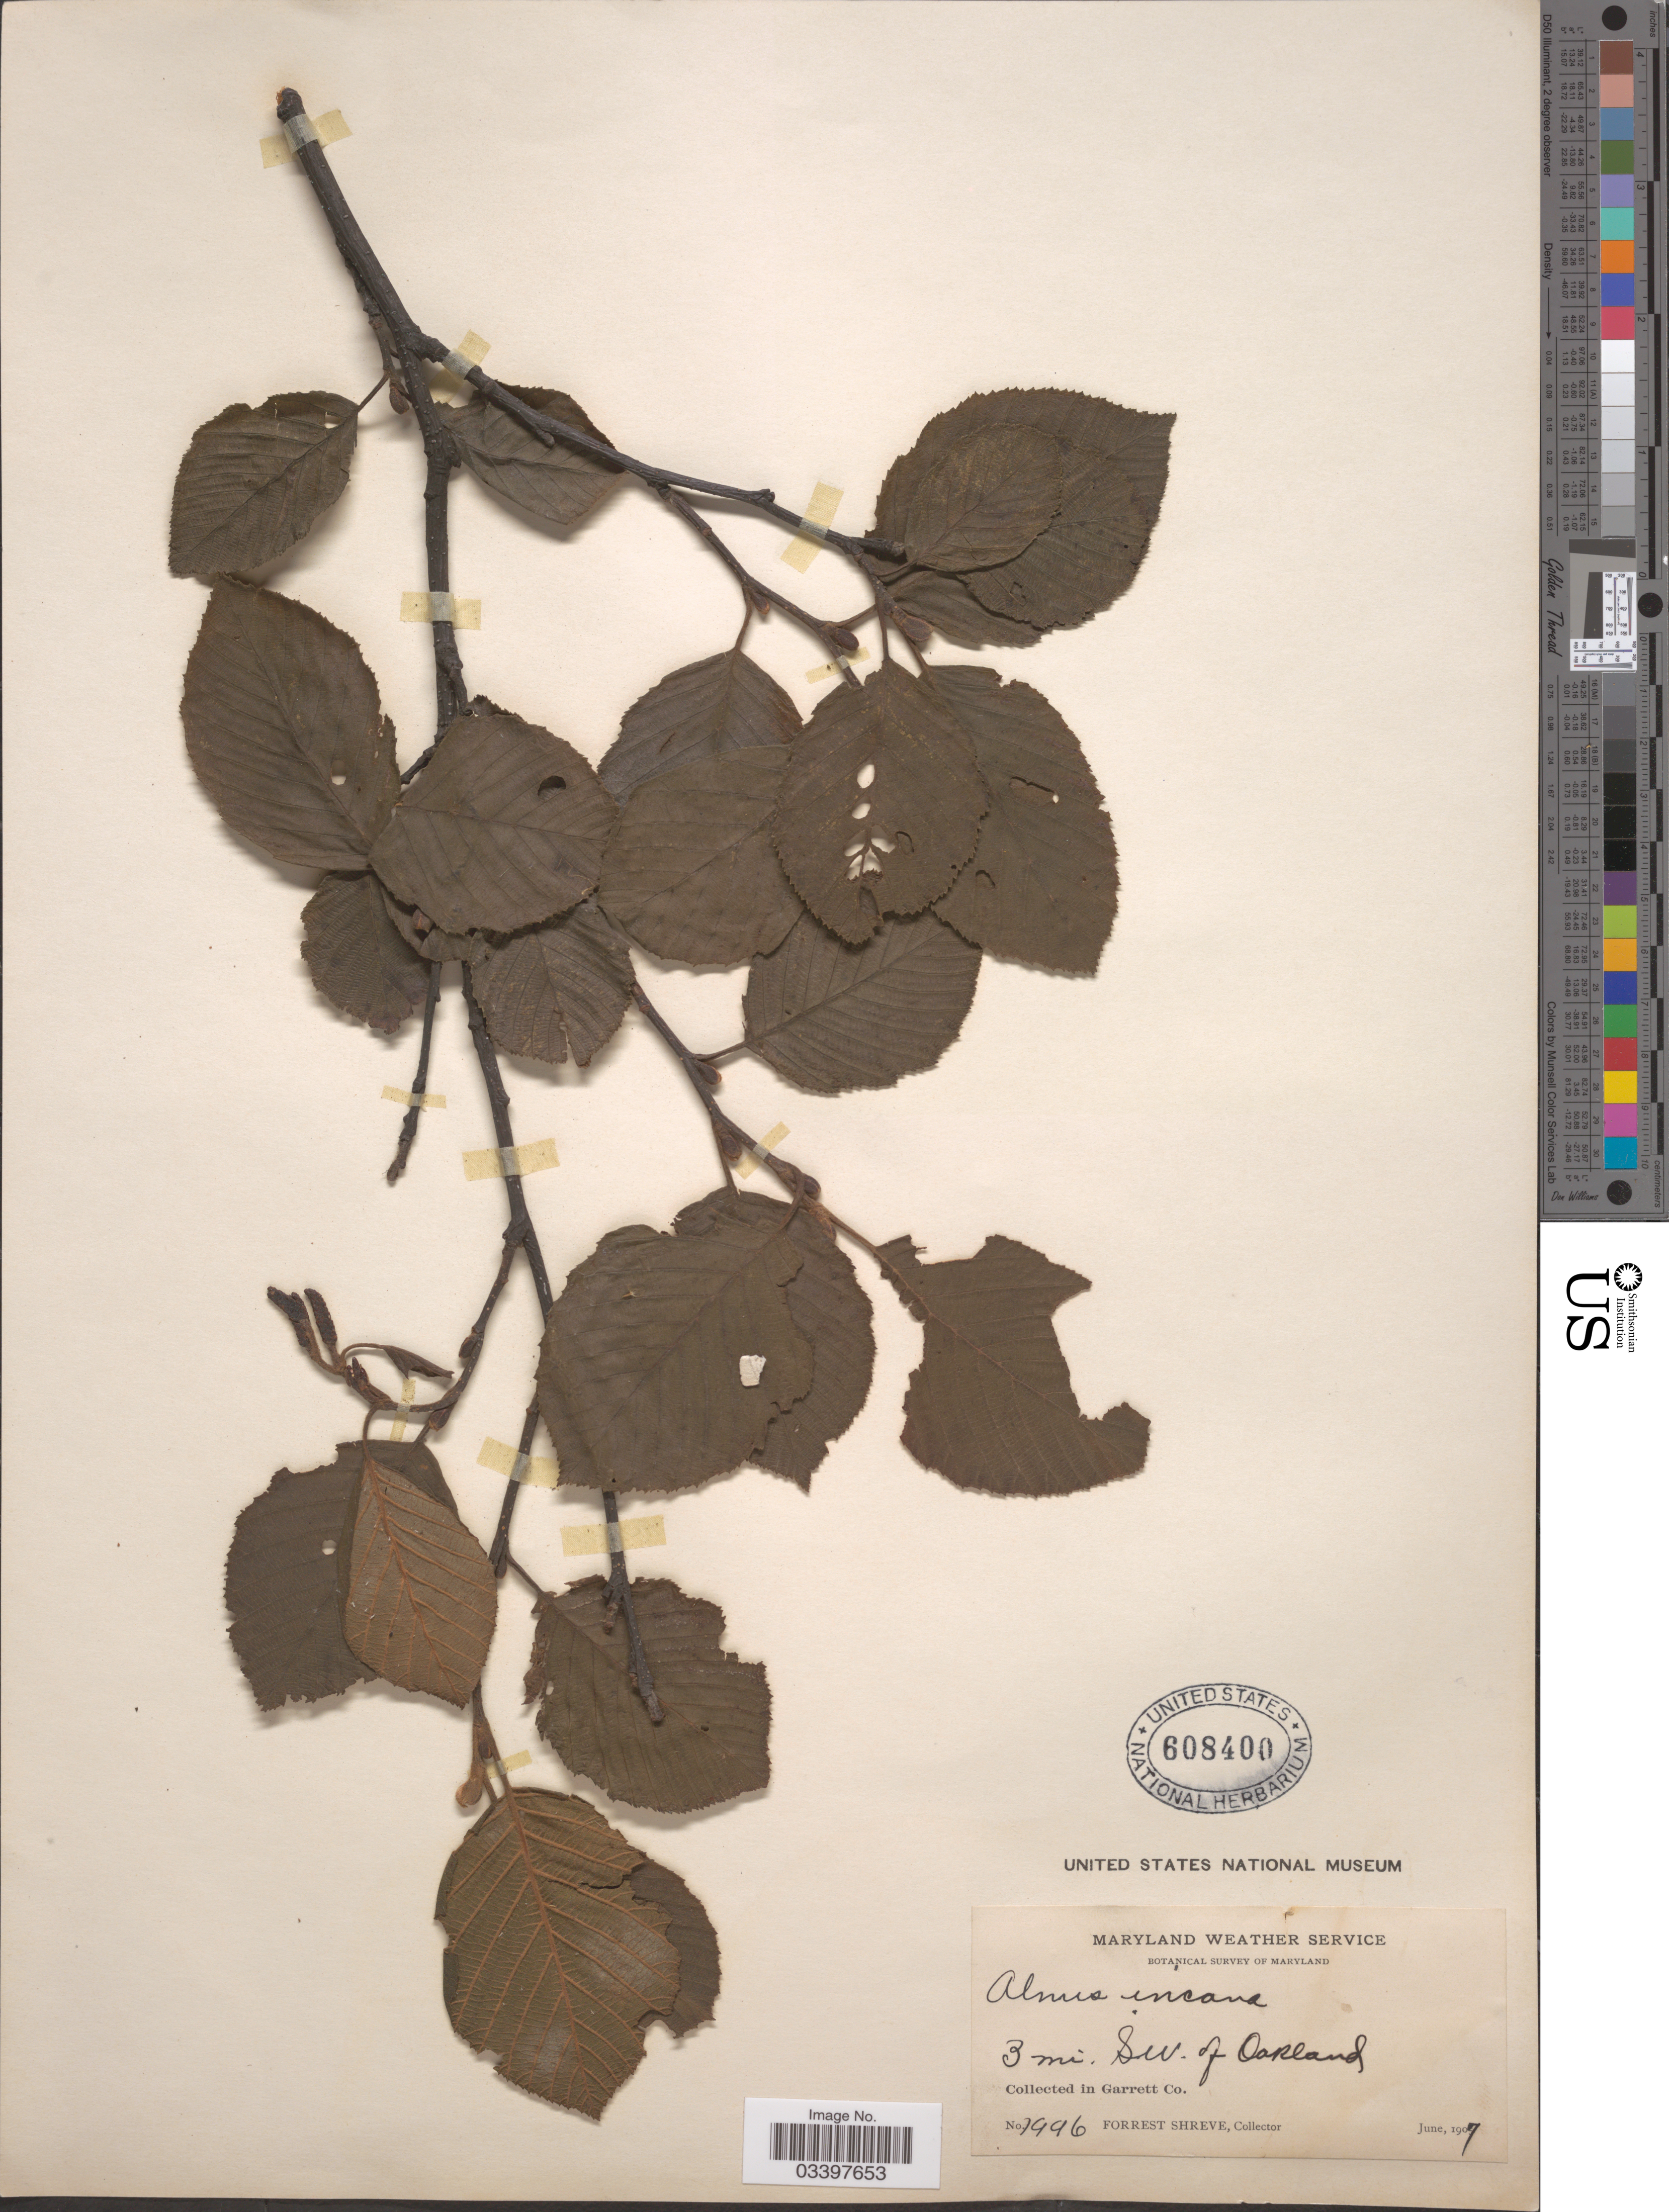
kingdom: Plantae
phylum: Tracheophyta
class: Magnoliopsida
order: Fagales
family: Betulaceae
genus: Alnus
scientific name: Alnus incana subsp. rugosa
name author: (Du Roi) R.T. Clausen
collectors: F. Shreve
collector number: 1996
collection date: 1907-06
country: United States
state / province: Maryland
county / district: Garrett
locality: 3 mi. SW. of Oakland.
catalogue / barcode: US 608400